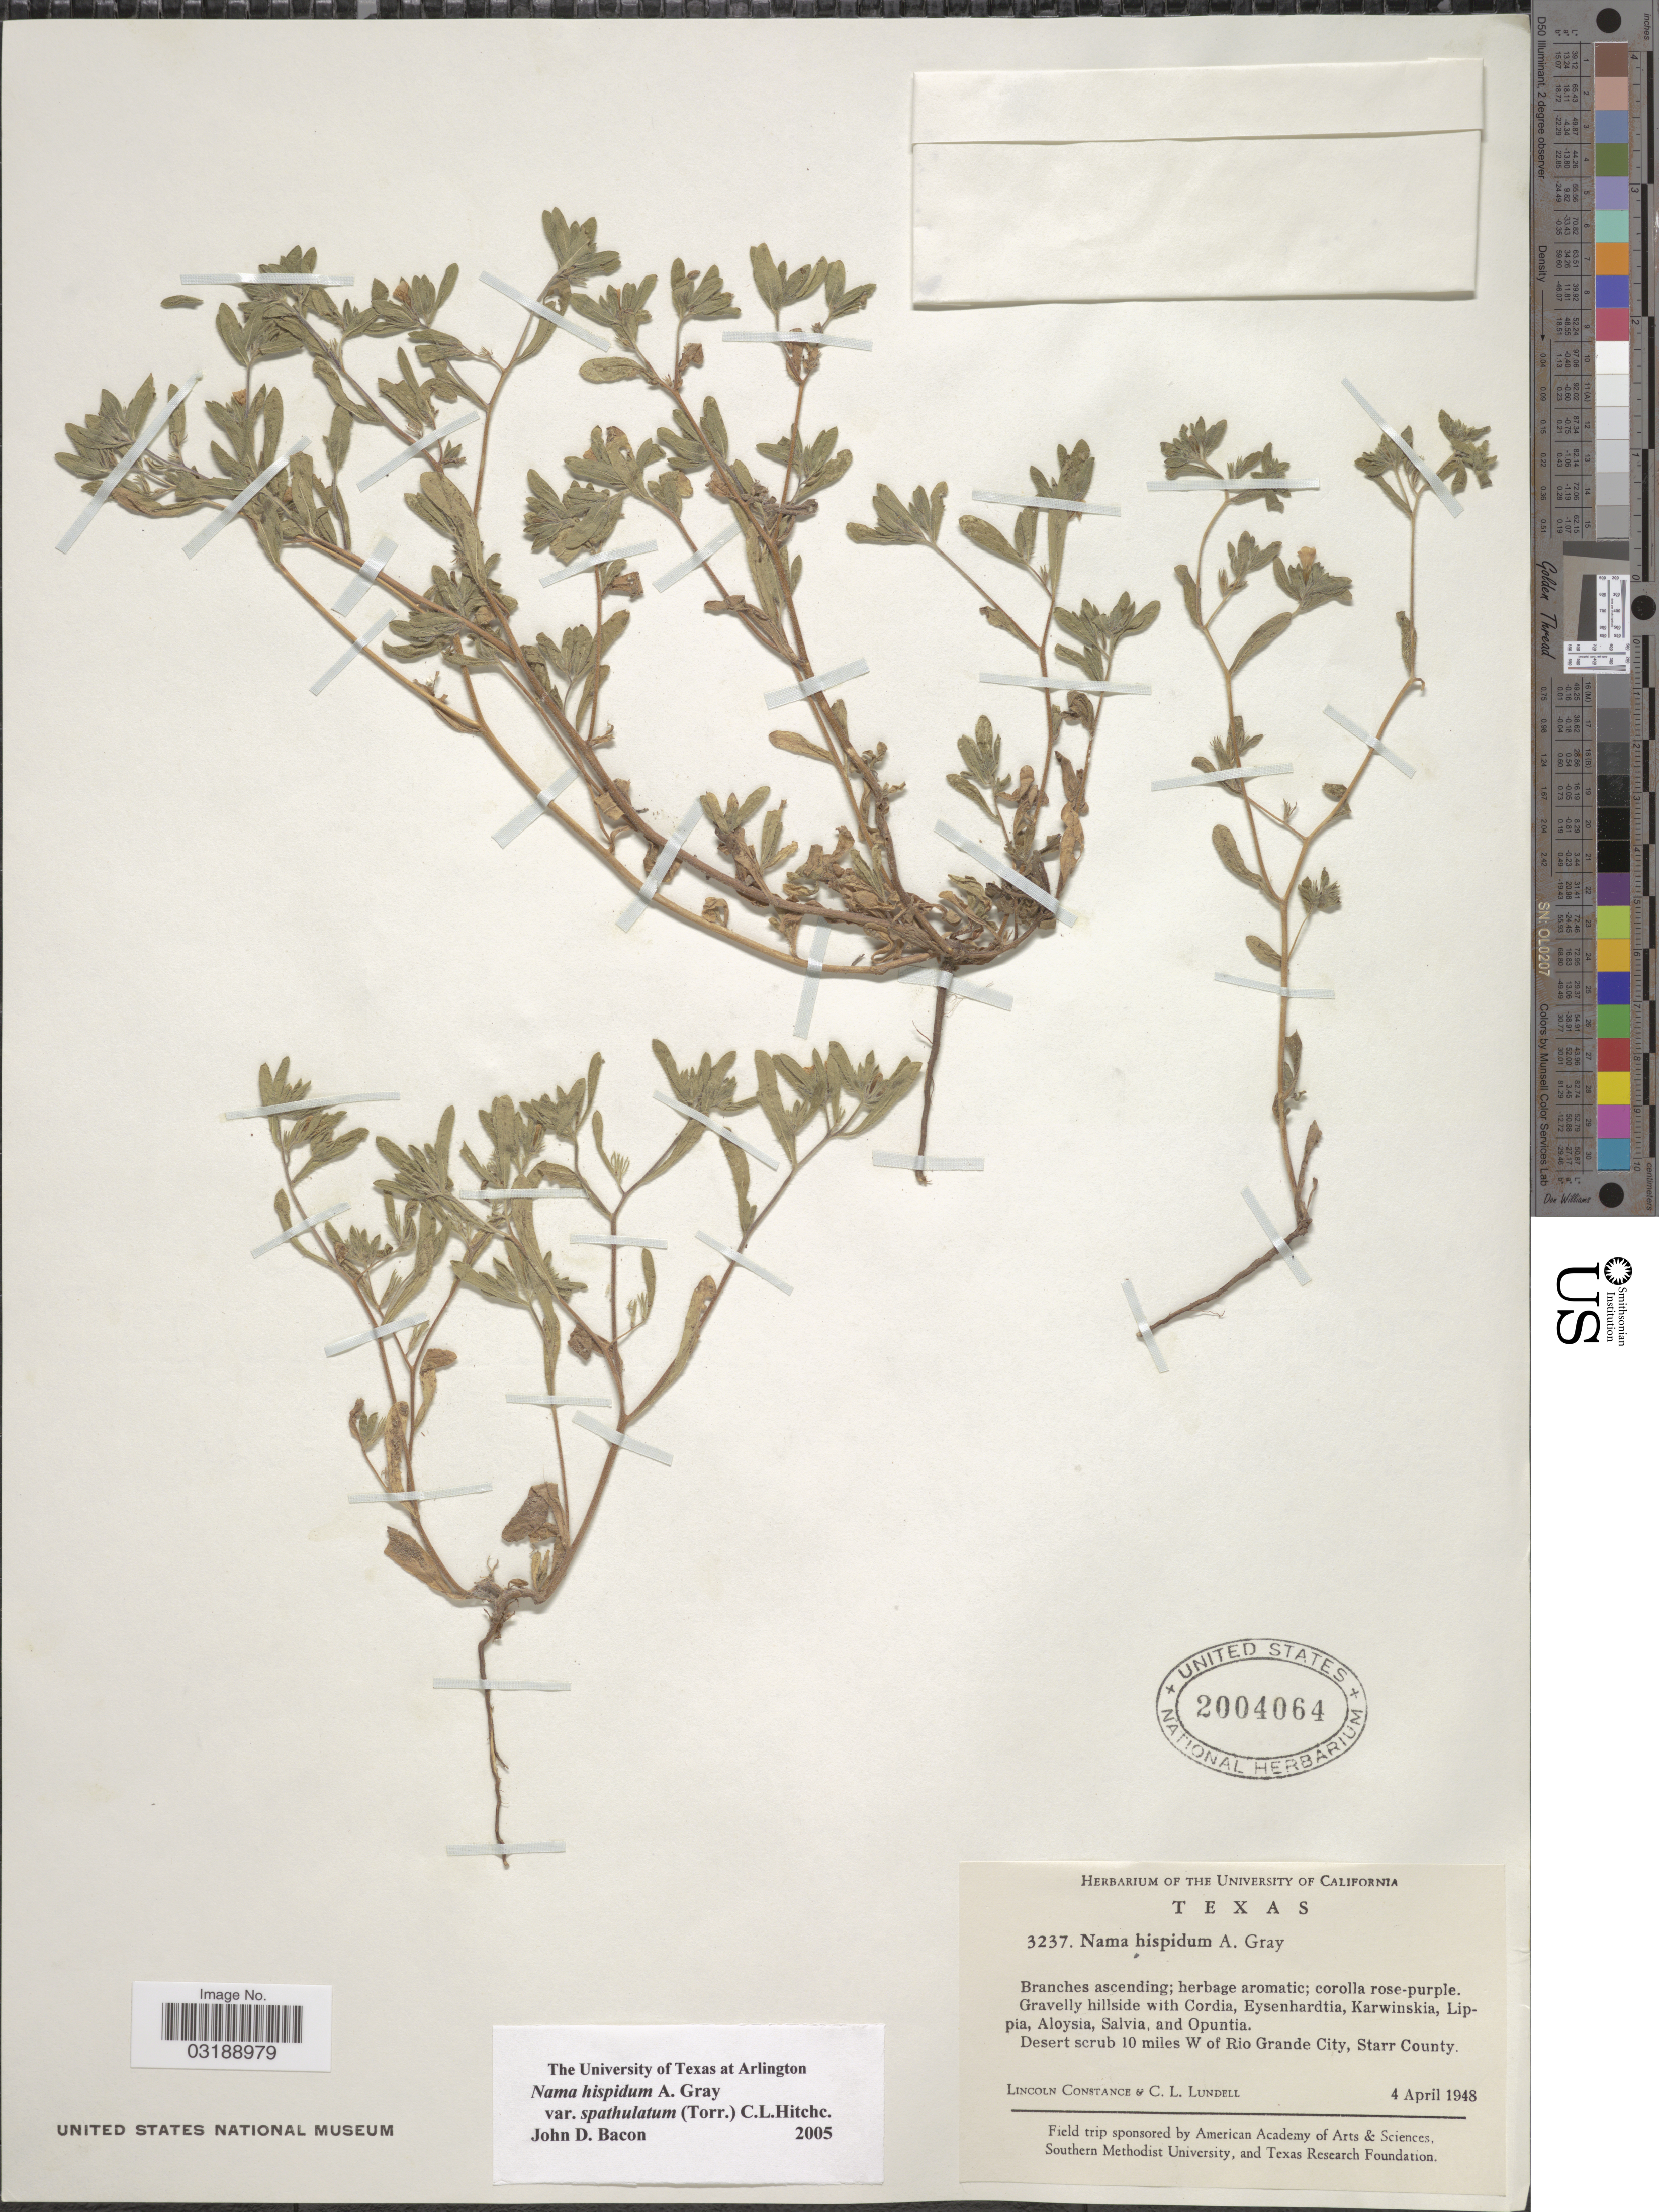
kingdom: Plantae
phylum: Tracheophyta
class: Magnoliopsida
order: Boraginales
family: Namaceae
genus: Nama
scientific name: Nama hispida var. spathulatum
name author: (Torr.) C.L. Hitchc.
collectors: L. Constance & C. L. Lundell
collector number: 3237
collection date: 1948-04-04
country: United States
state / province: Texas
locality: Desert scrub 10 miles W of Rio Grande City, Starr County.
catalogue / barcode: US 2004064